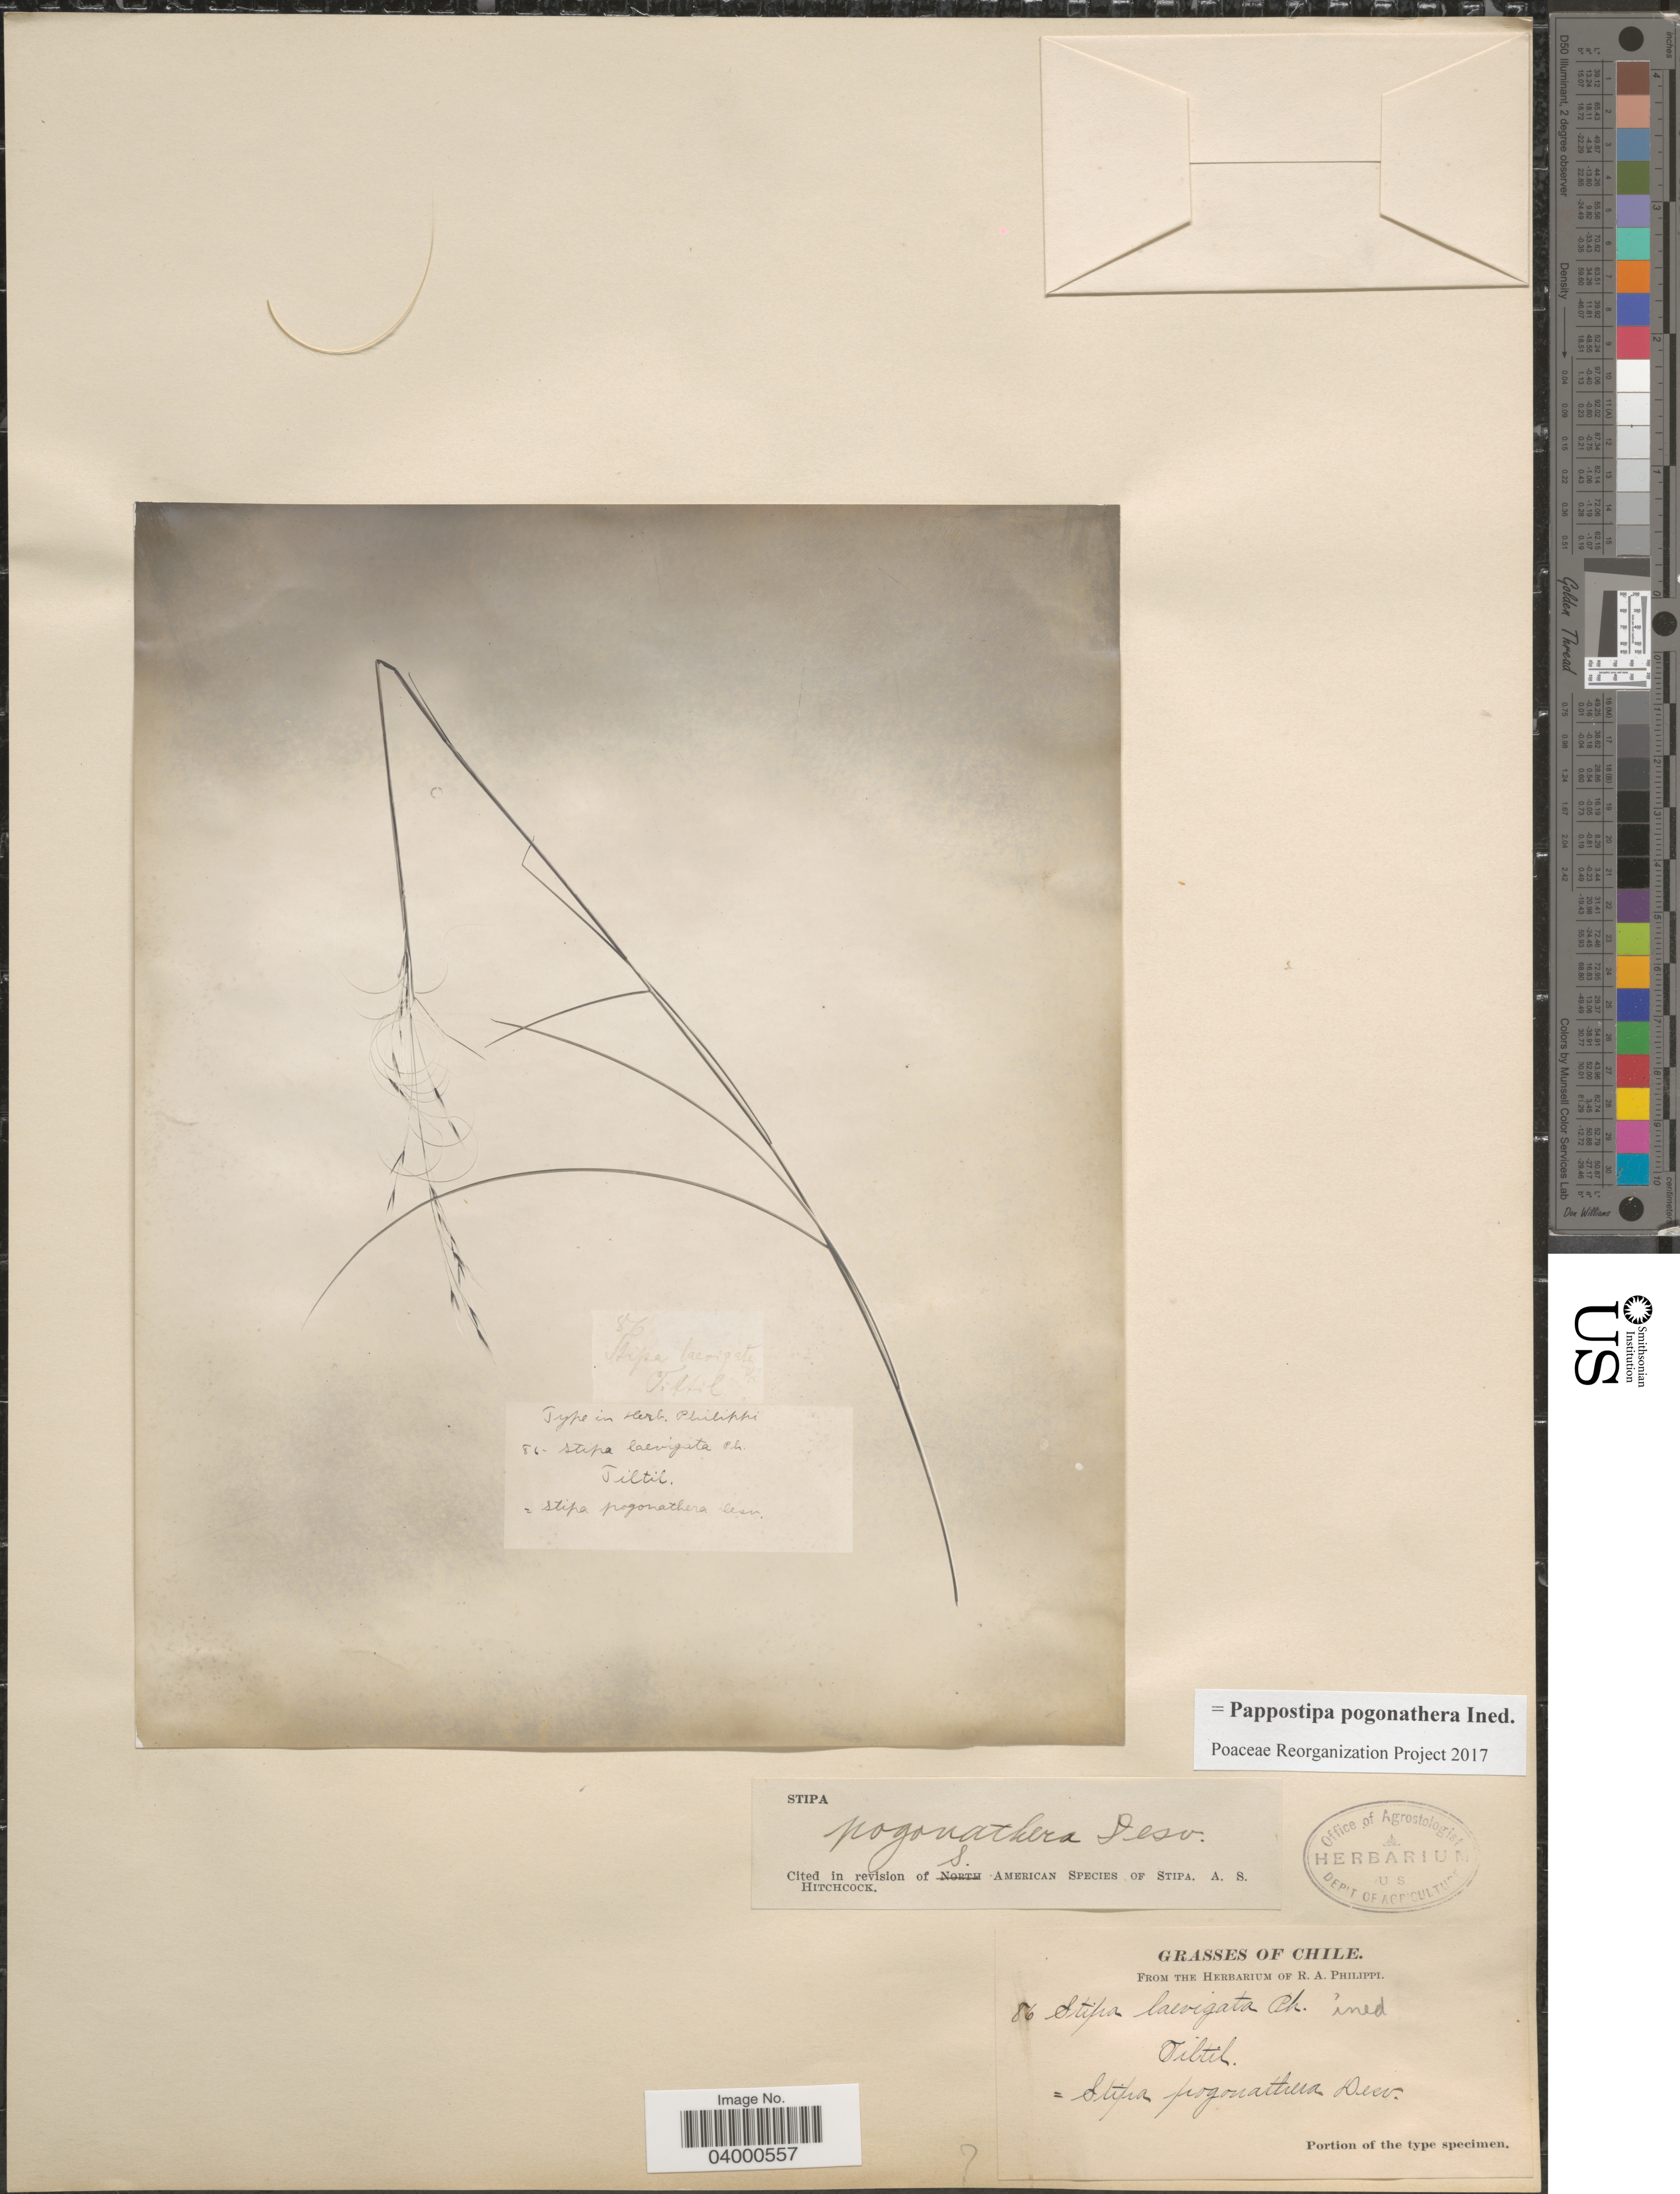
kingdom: Plantae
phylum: Tracheophyta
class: Liliopsida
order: Poales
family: Poaceae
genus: Pappostipa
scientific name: Pappostipa pogonathera ined.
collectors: ex. herb. R.A. Philippi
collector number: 86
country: Chile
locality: Tiltil.